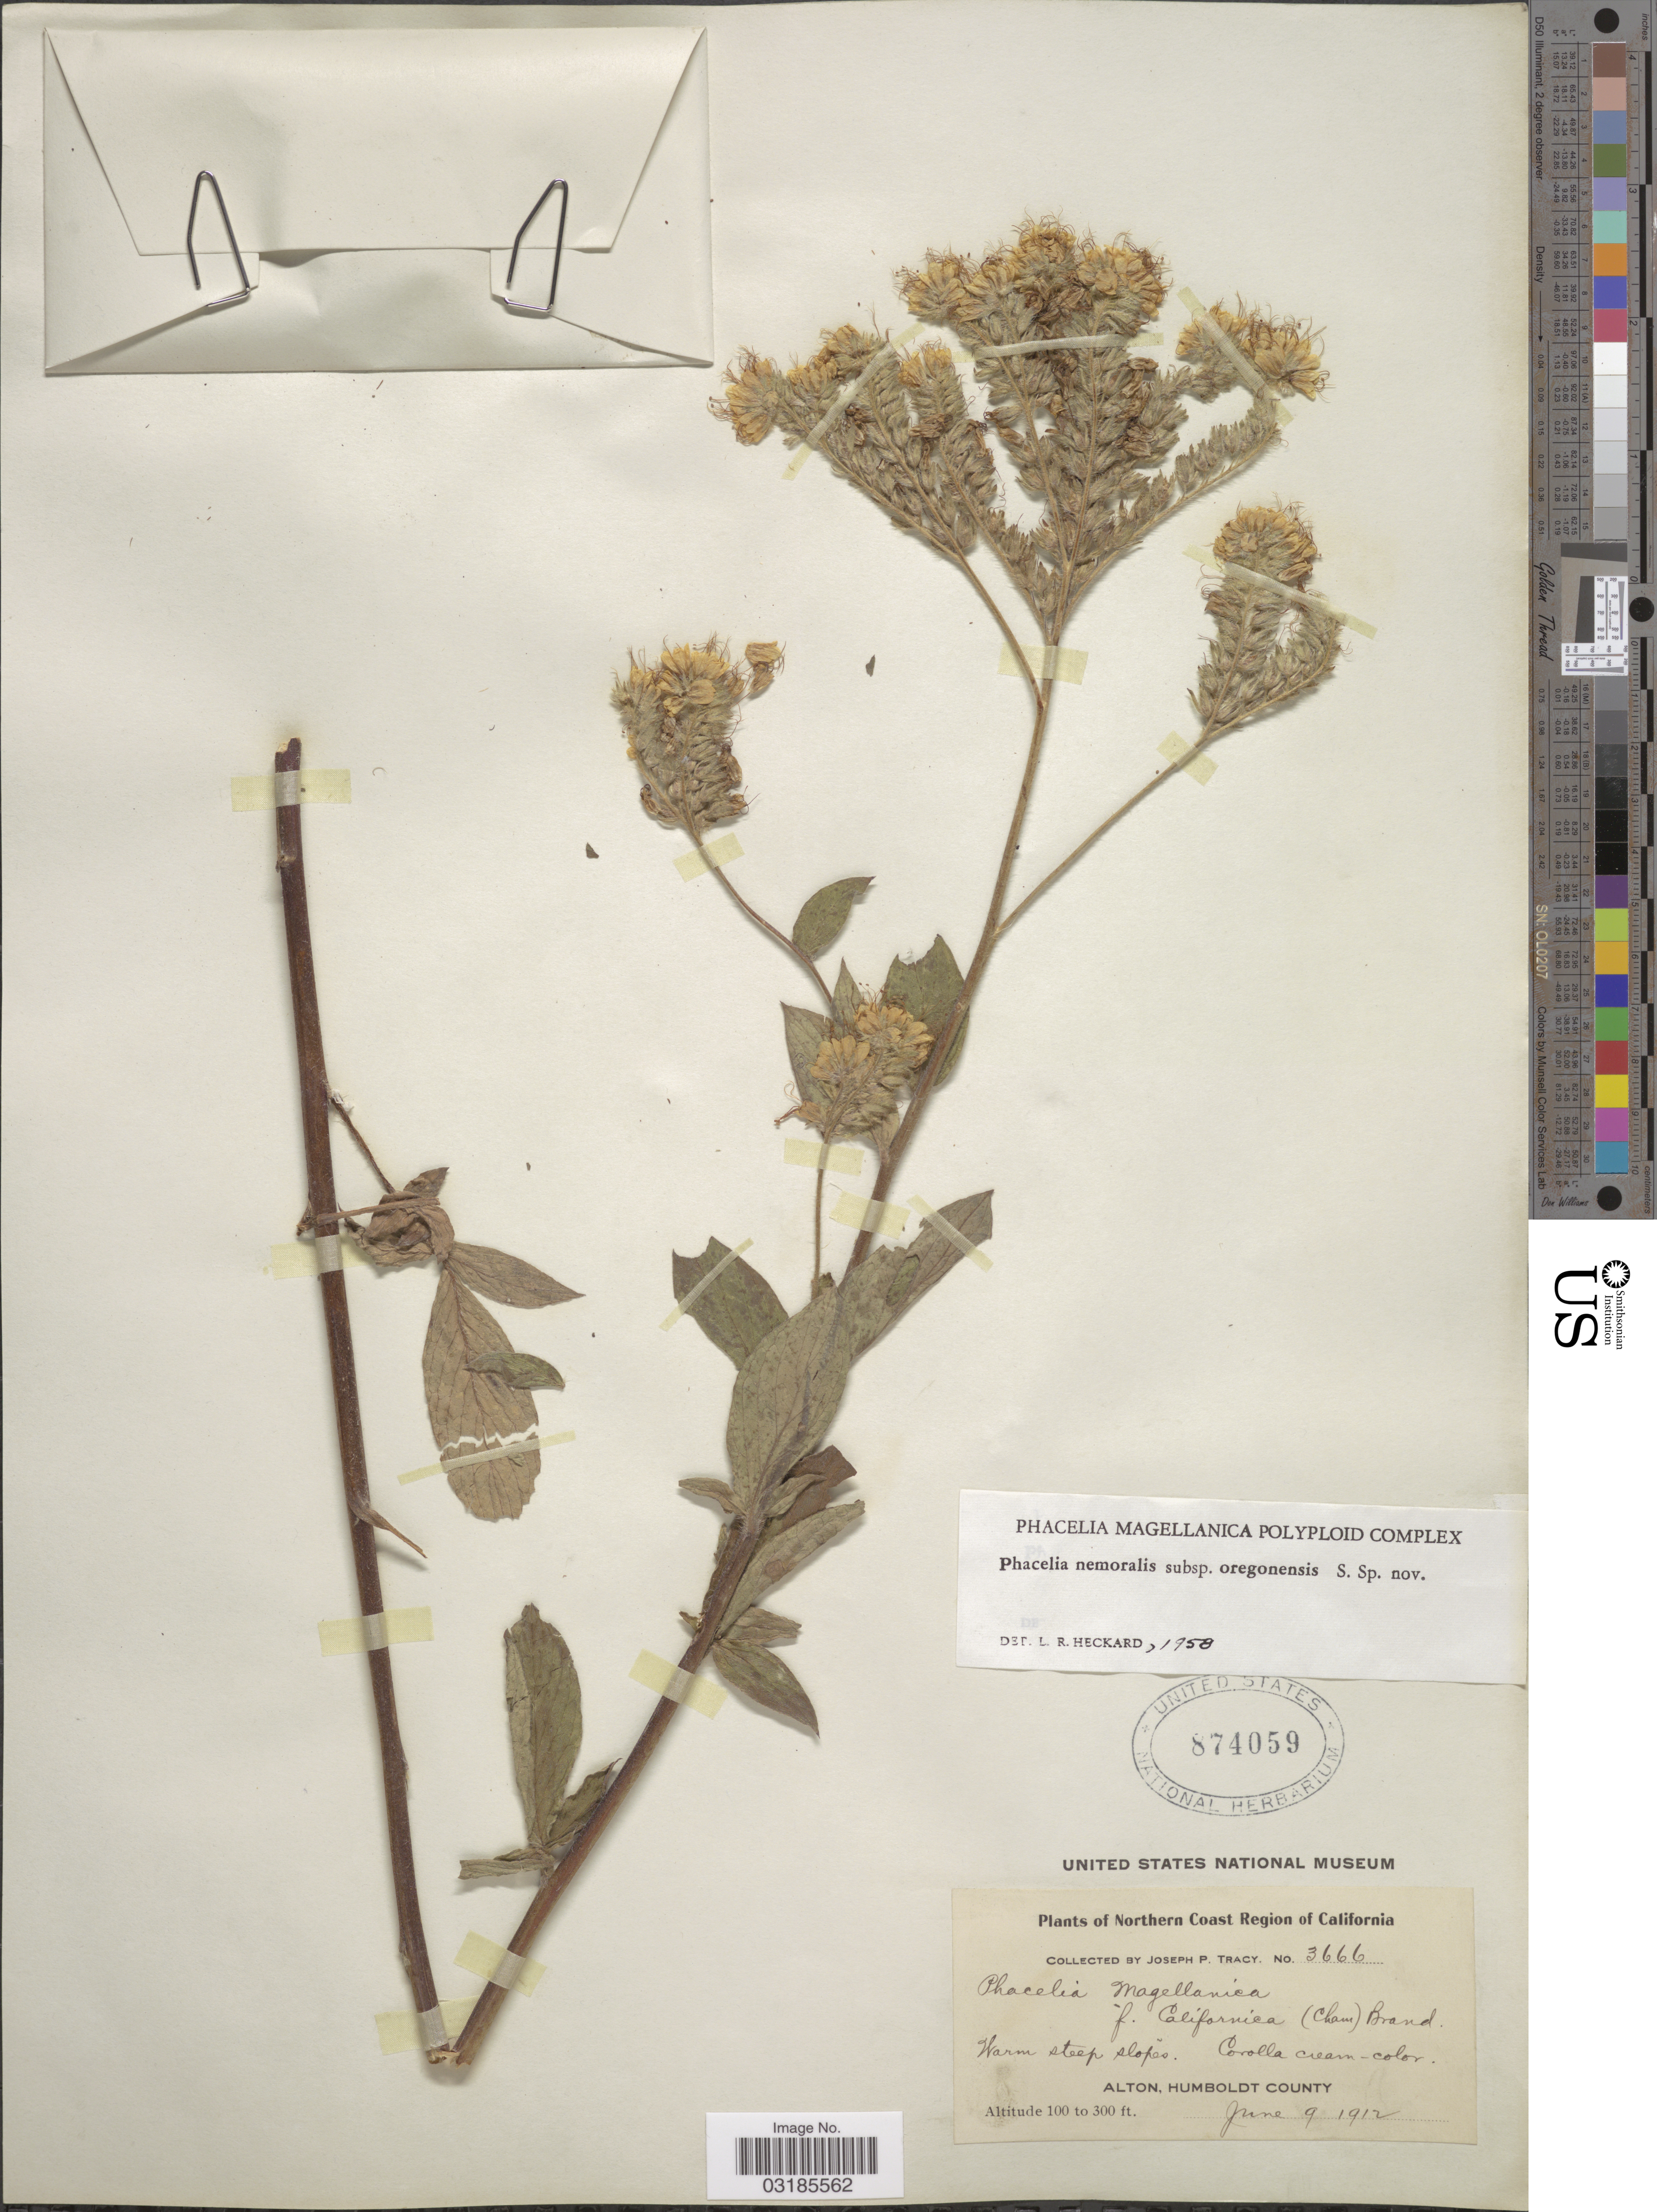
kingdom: Plantae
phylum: Tracheophyta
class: Magnoliopsida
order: Boraginales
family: Hydrophyllaceae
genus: Phacelia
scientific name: Phacelia nemoralis subsp. oregonensis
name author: Heckard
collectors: J. Tracy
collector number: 3666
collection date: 1912-06-09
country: United States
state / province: California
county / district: Humboldt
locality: Northern Coast Region of California, Alton, Humboldt County.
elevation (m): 30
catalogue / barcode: US 874059